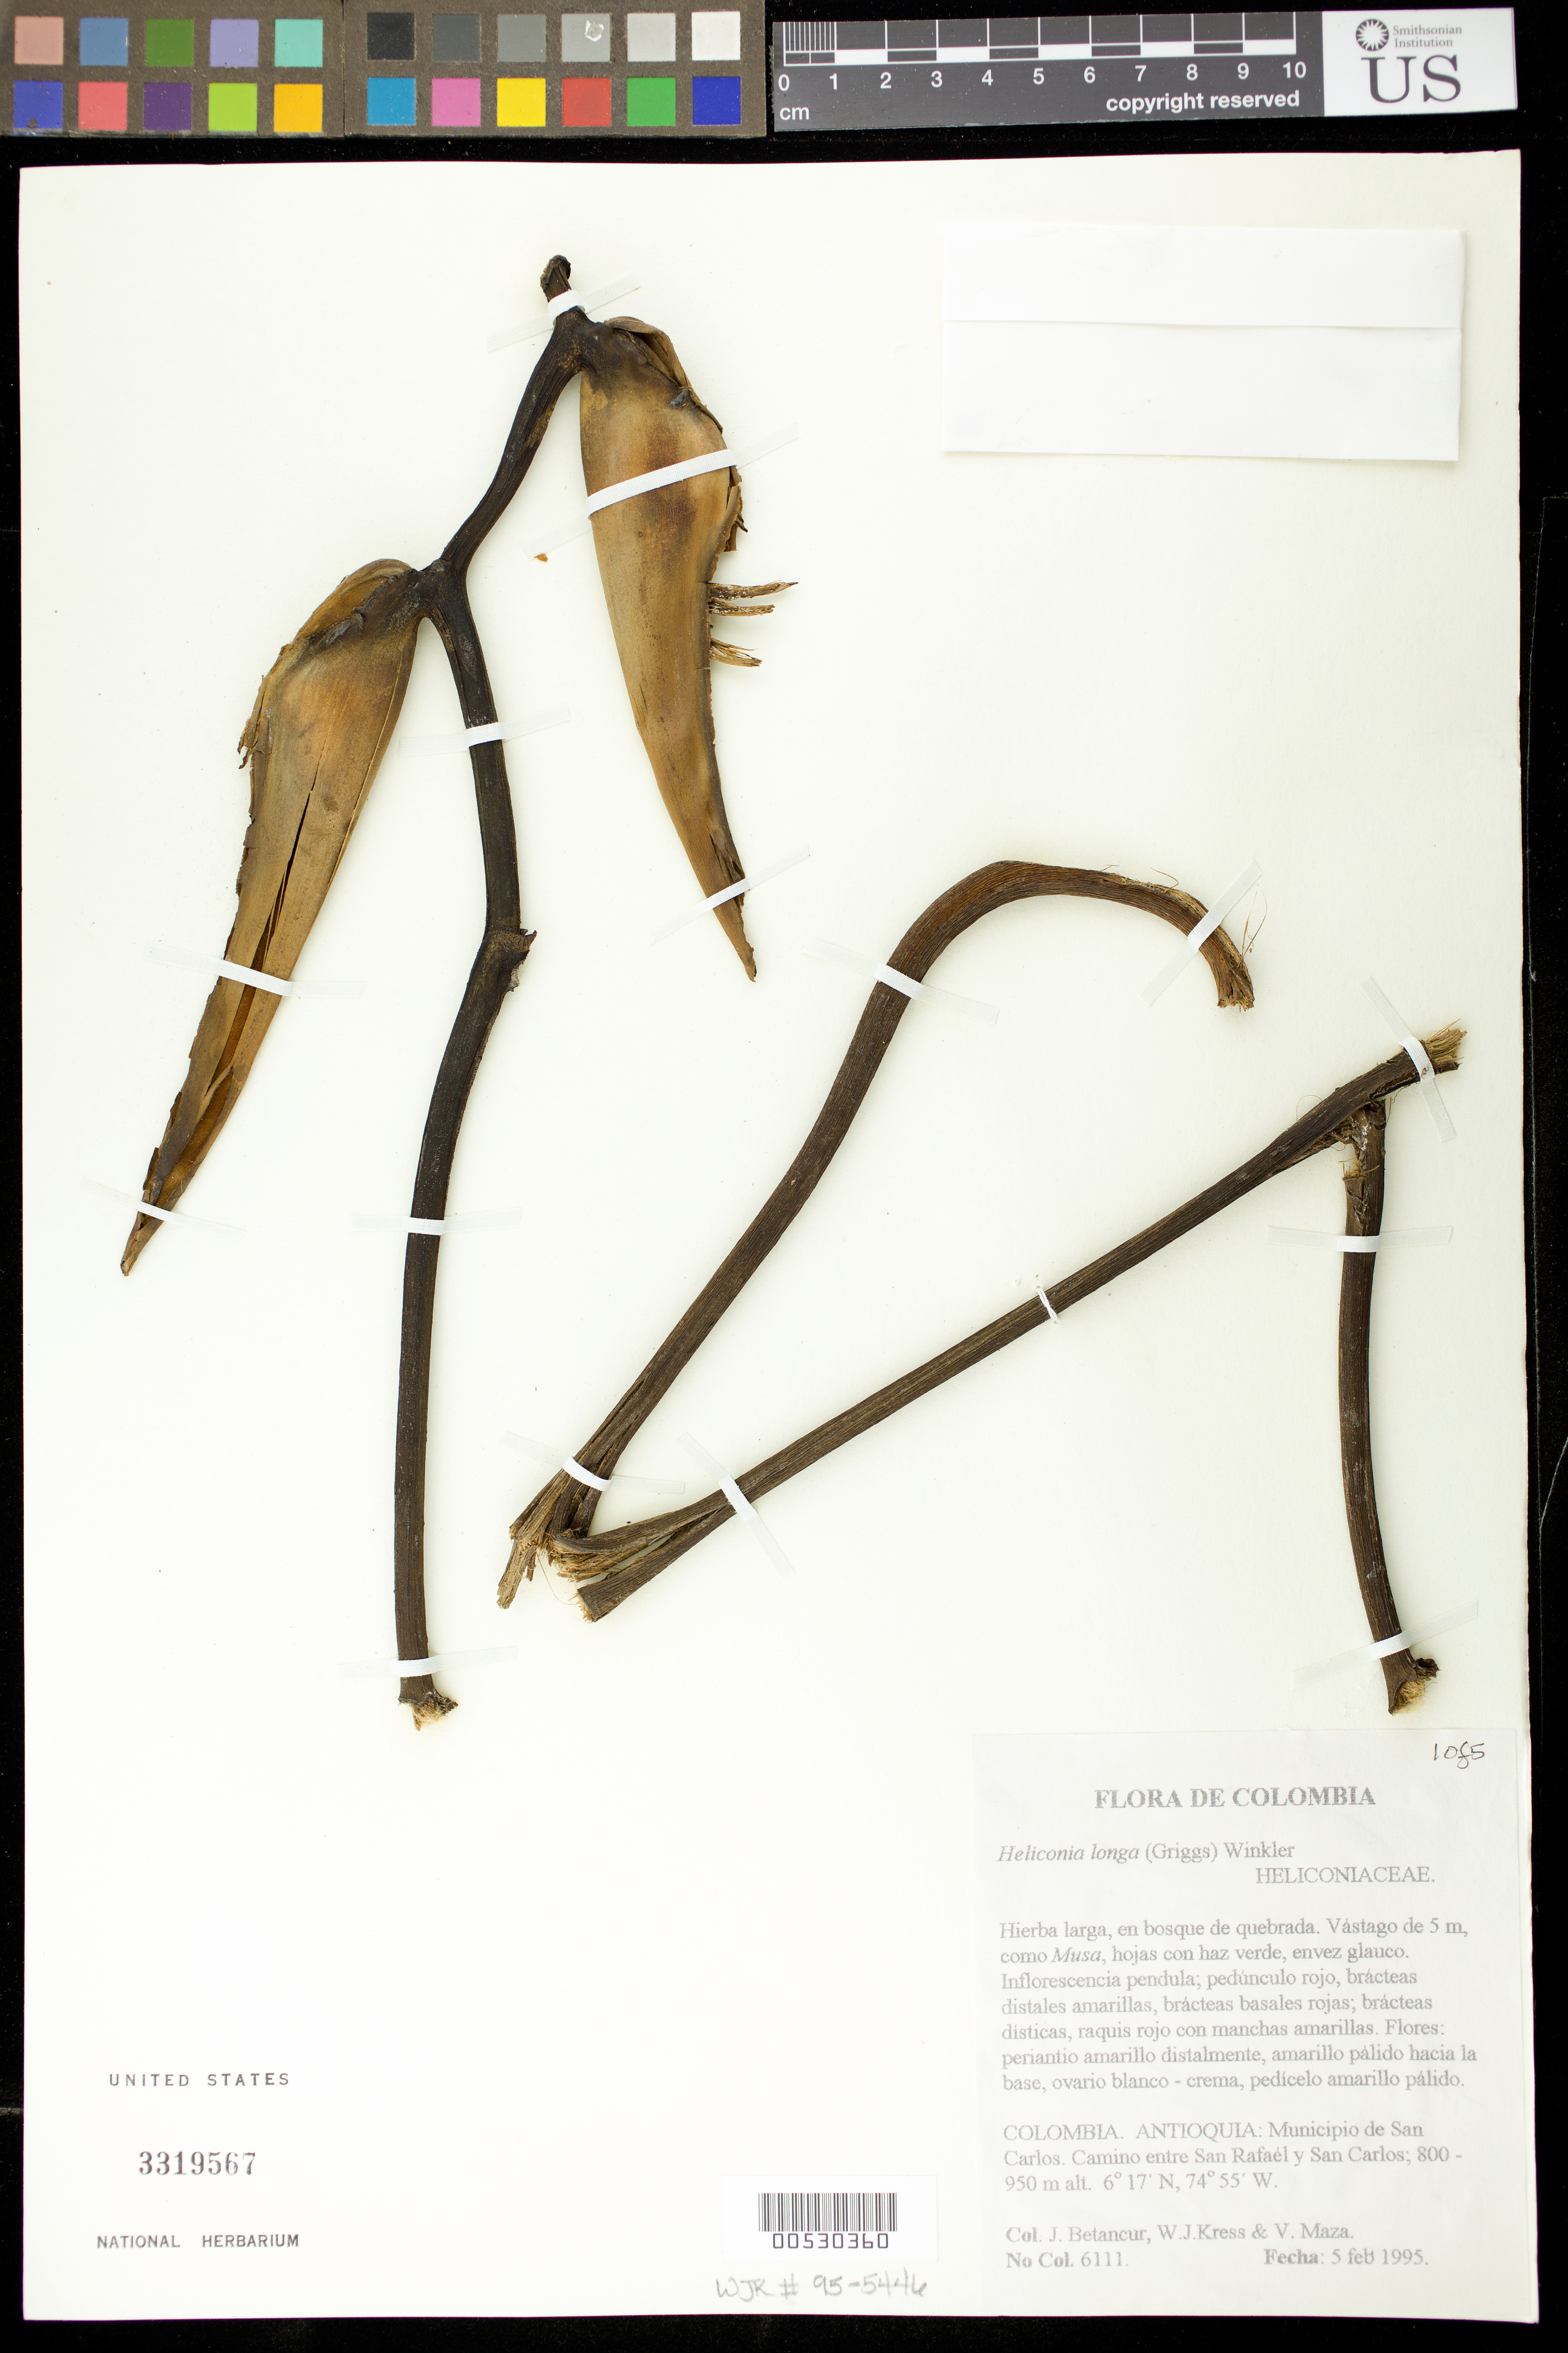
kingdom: Plantae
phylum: Tracheophyta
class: Liliopsida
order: Zingiberales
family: Heliconiaceae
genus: Heliconia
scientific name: Heliconia longa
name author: (R.F. Griggs) H.J.P. Winkl.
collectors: J. C. Betancur, W. J. Kress & V. Maza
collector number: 6111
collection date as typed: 05 Feb 1995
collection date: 1995-02-05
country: Colombia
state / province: Antioquia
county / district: San Carlos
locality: Road between San Rafael and San Carlos, km from San Rafael.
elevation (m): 800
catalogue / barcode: US 3319567